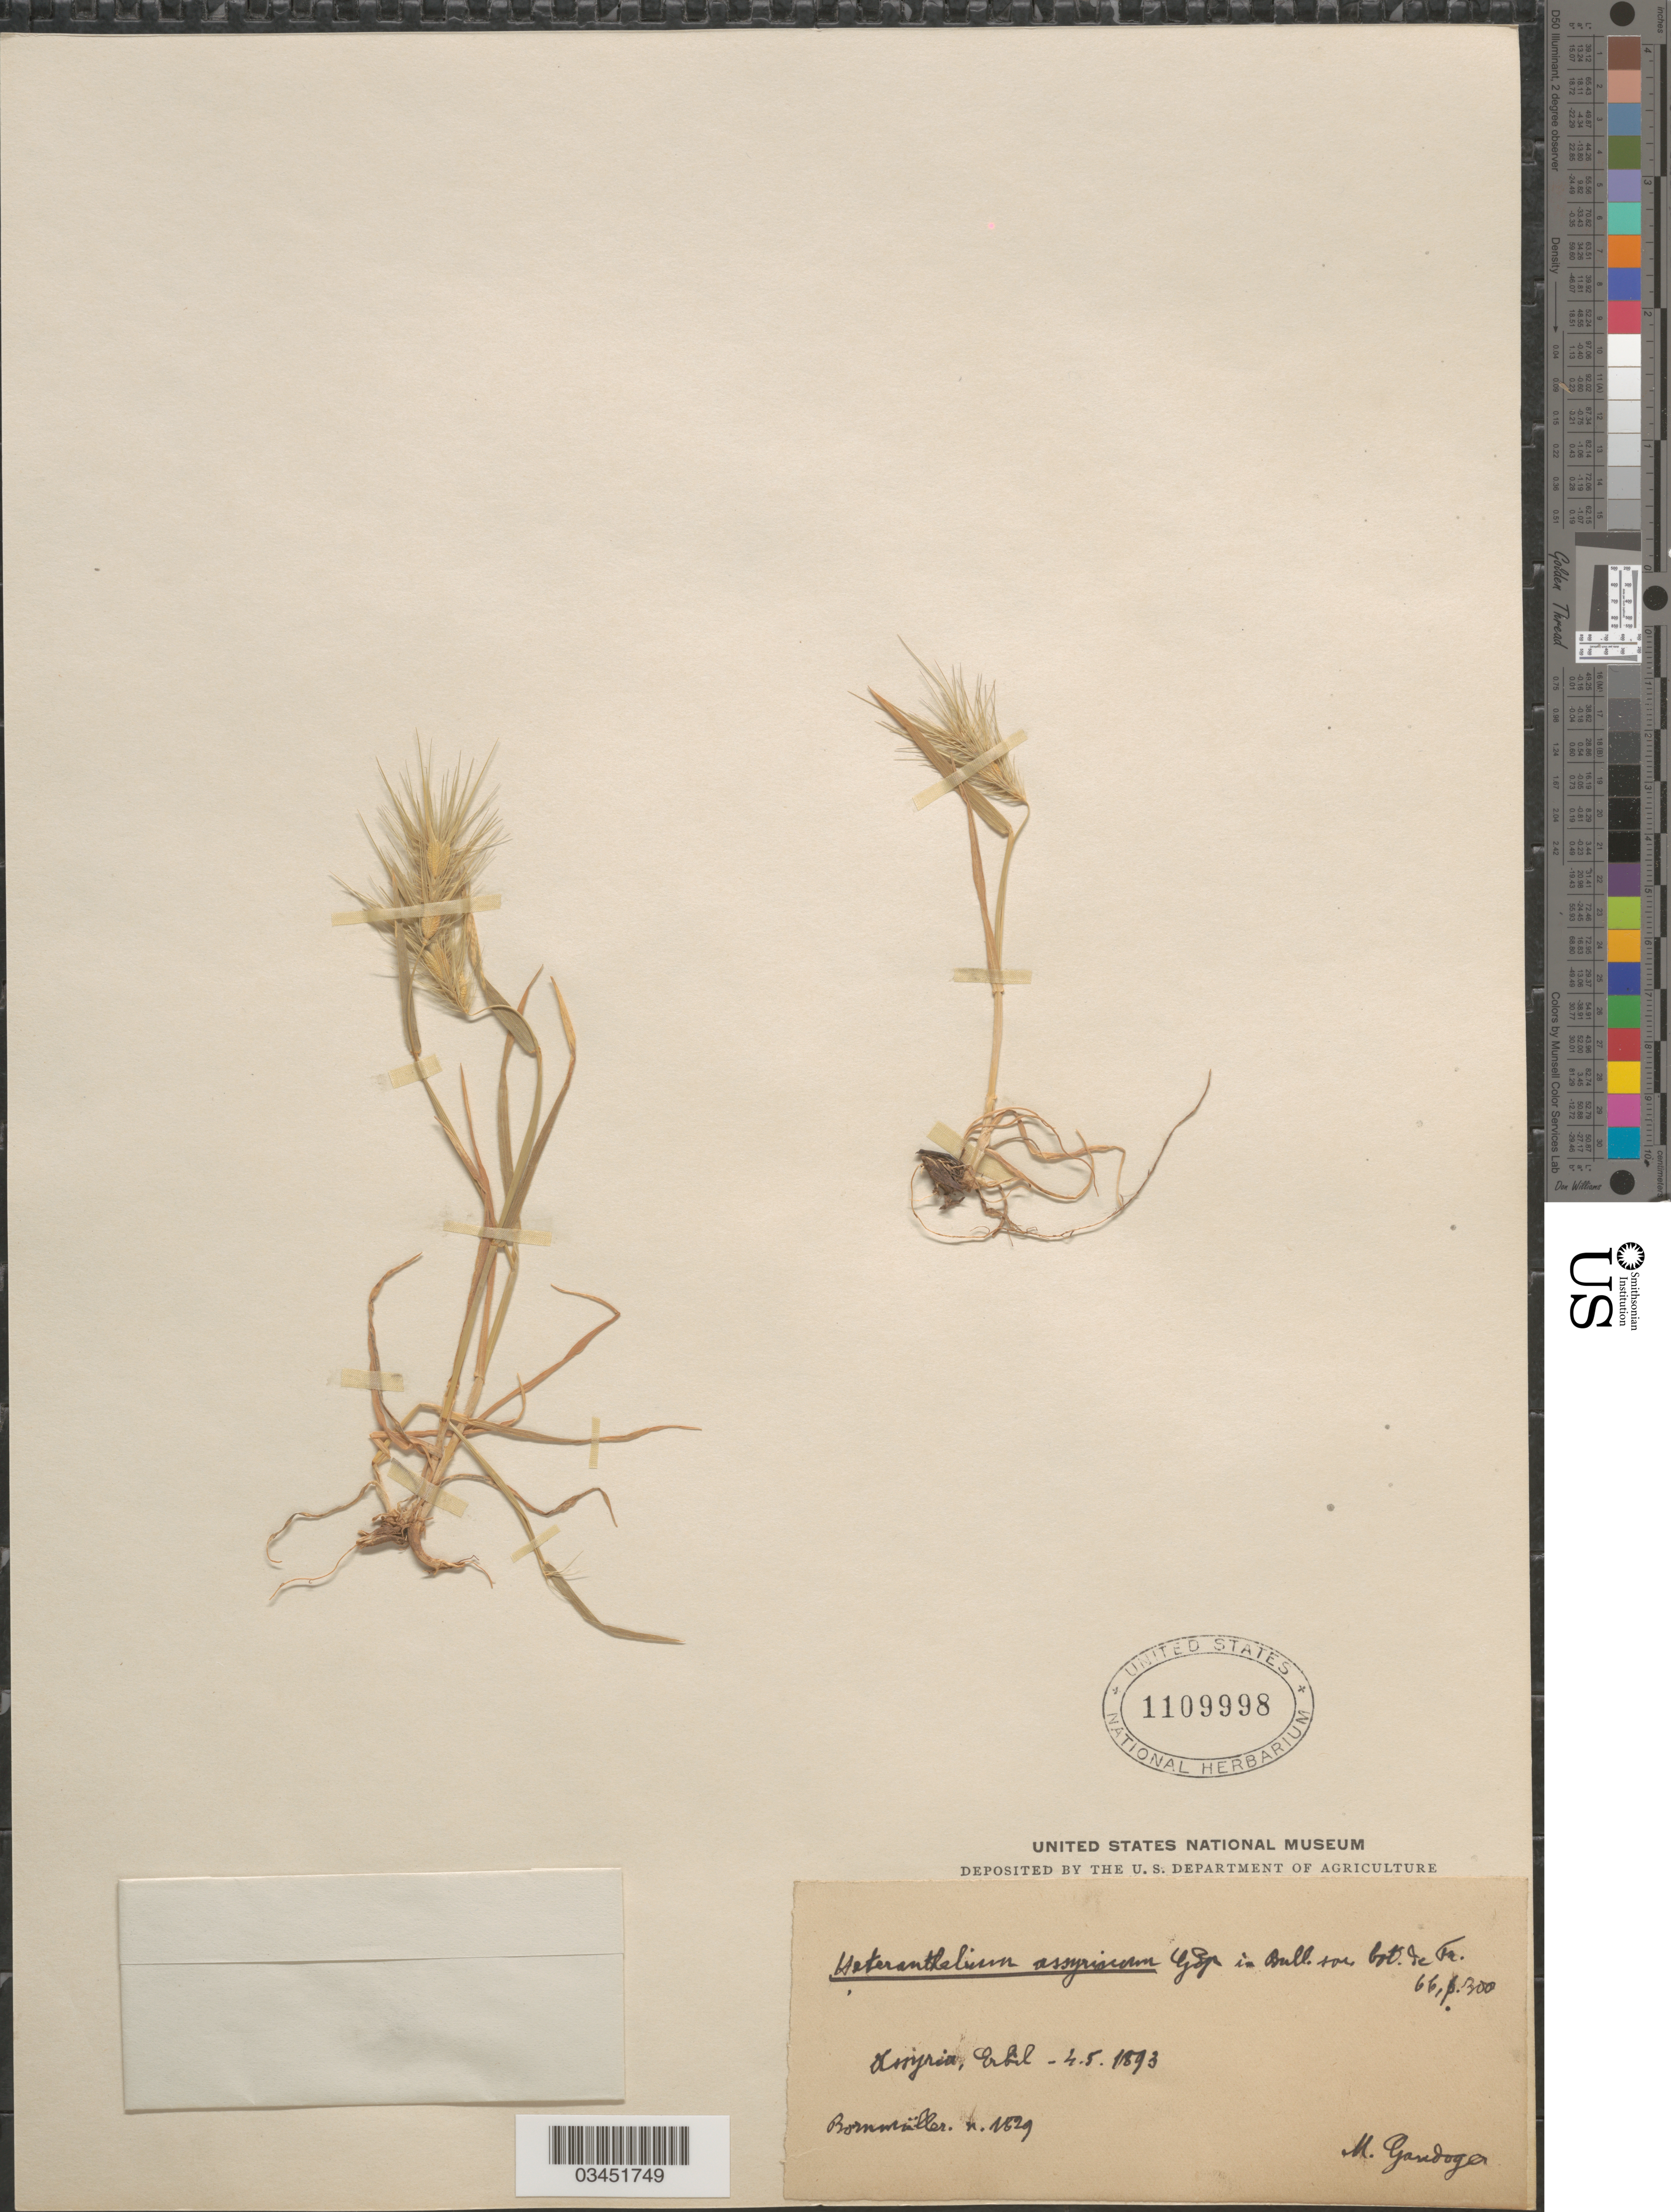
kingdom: Plantae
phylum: Tracheophyta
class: Liliopsida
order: Poales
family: Poaceae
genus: Heteranthelium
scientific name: Heteranthelium piliferum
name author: (Sol.) Hochst.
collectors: Bornmüller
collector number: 1829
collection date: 1893-05-04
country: Iraq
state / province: Arbīl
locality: Assyria, Erbil.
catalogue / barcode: US 1109998